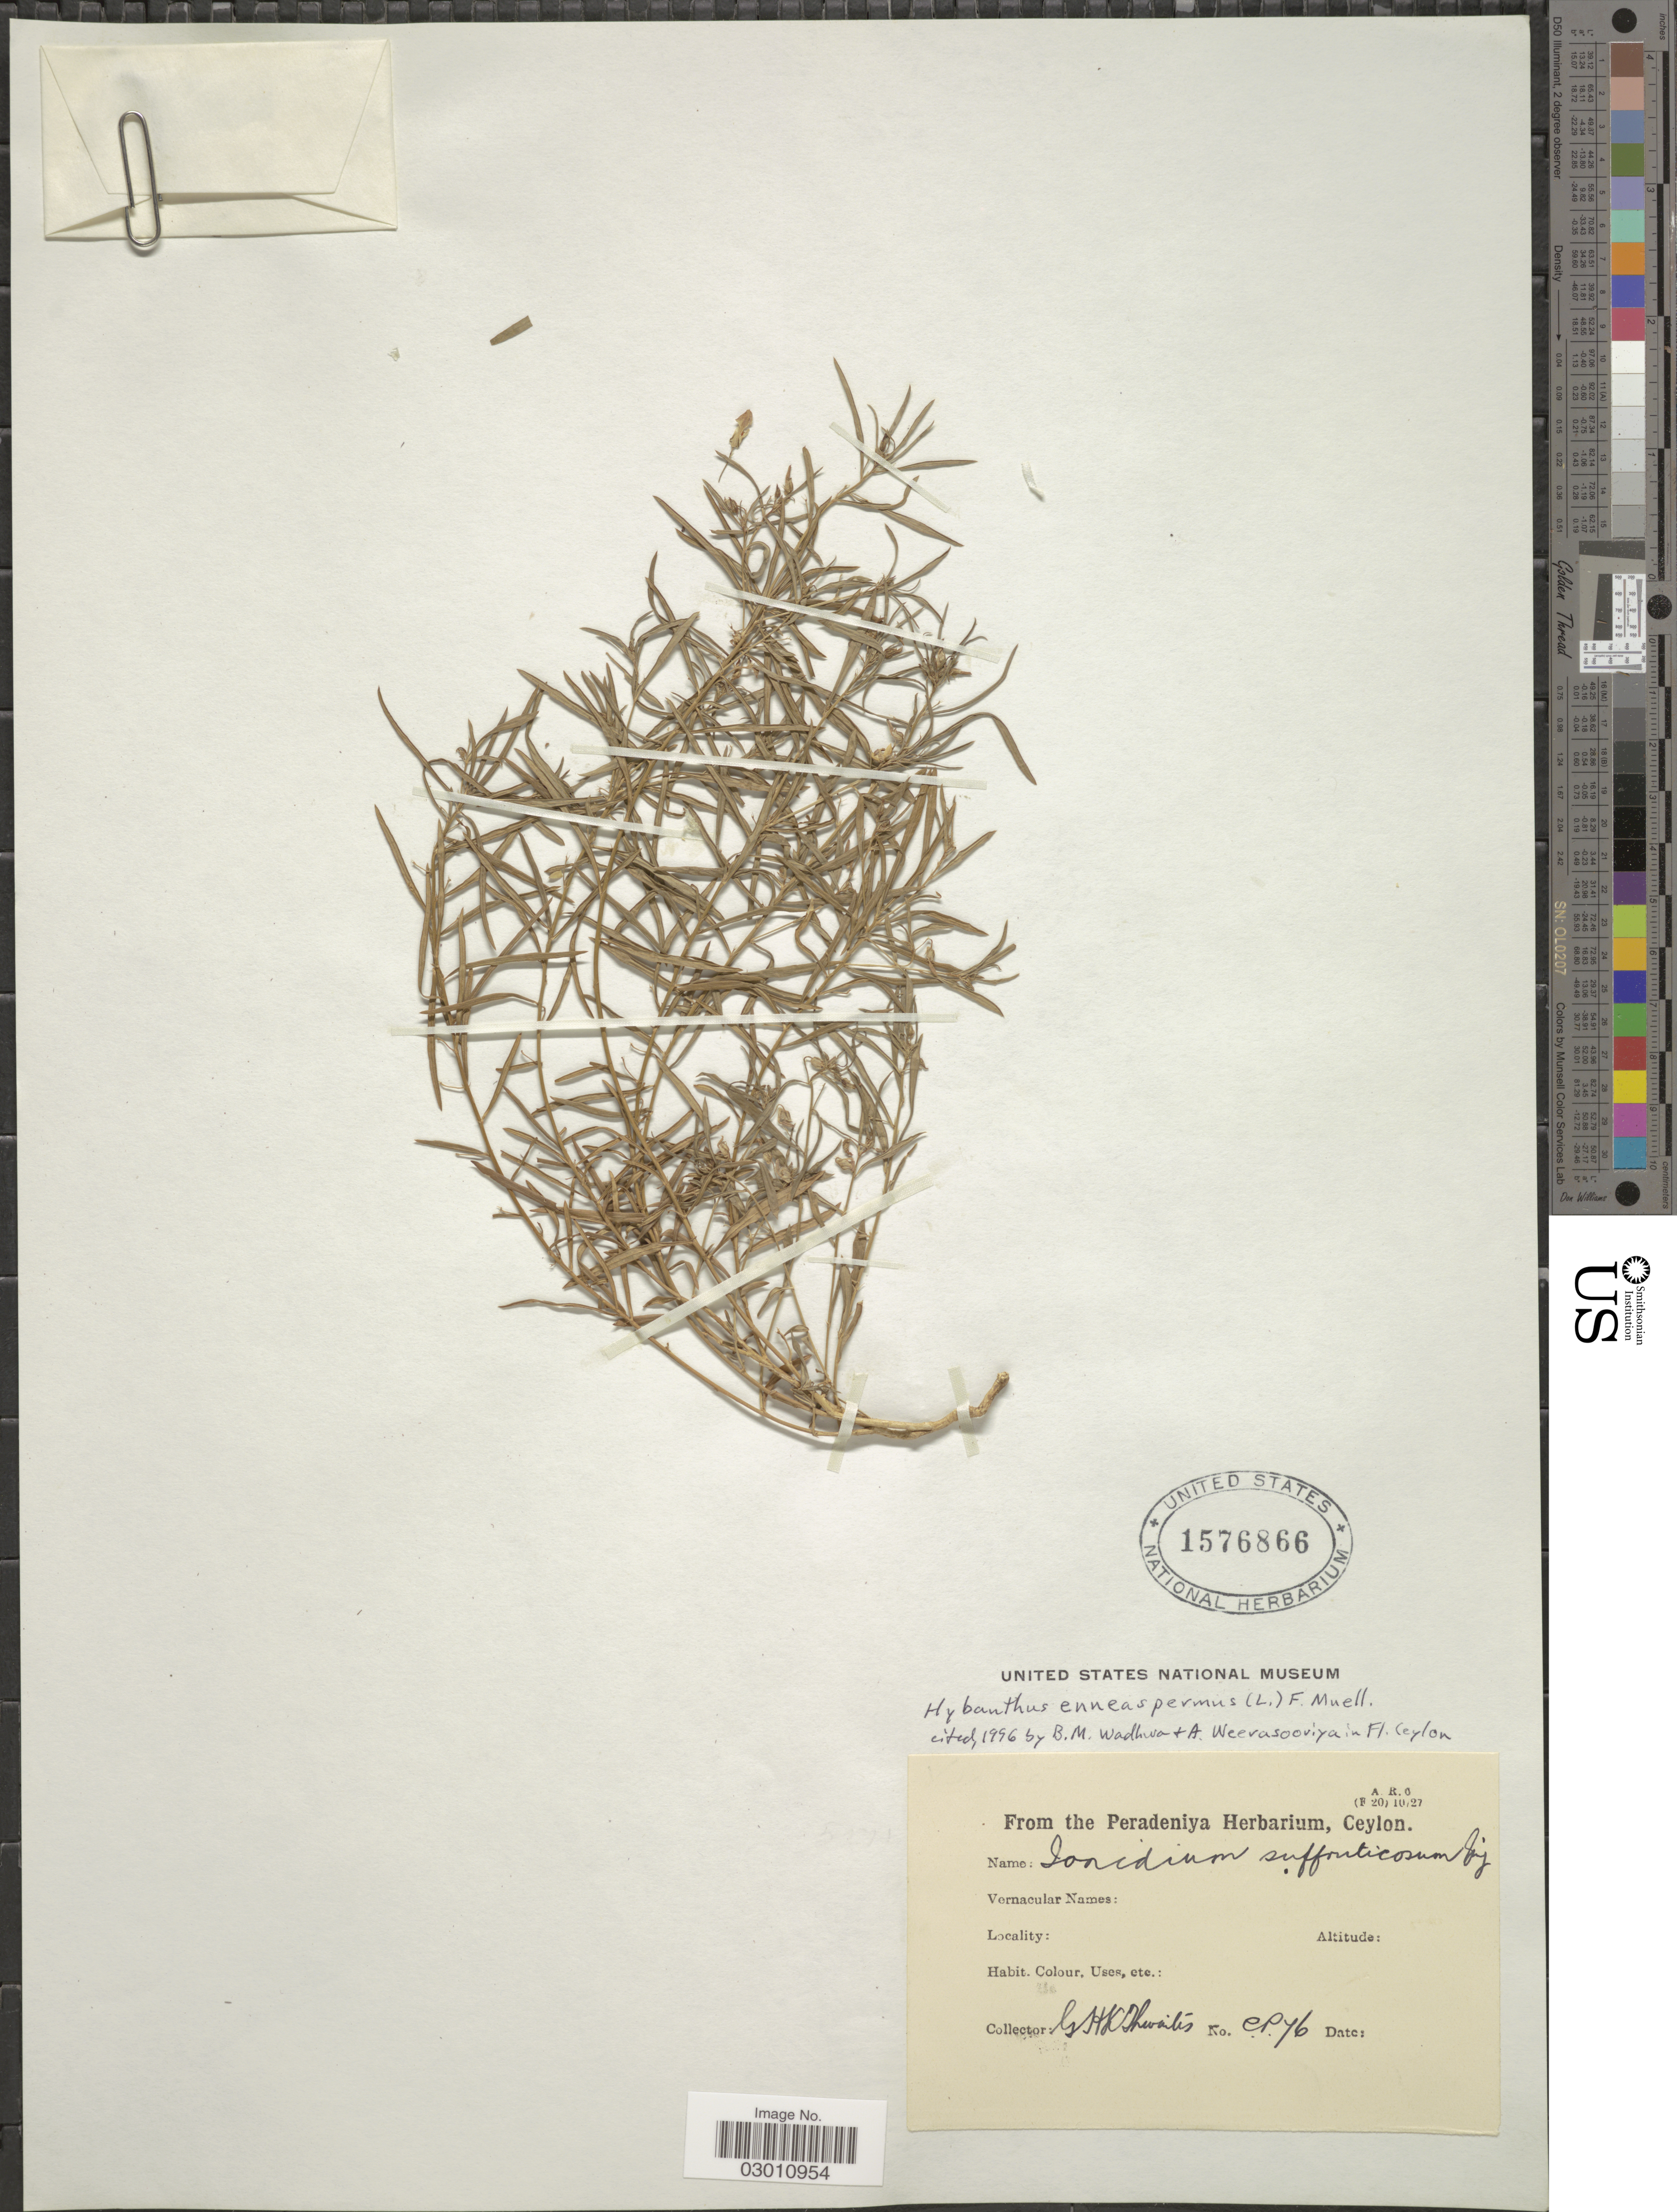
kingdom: Plantae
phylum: Tracheophyta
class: Magnoliopsida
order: Malpighiales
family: Violaceae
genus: Pigea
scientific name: Pigea enneasperma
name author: (L.) P.I. Forst.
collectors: G. H. K. Thwaites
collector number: cp76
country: Sri Lanka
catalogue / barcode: US 1576866